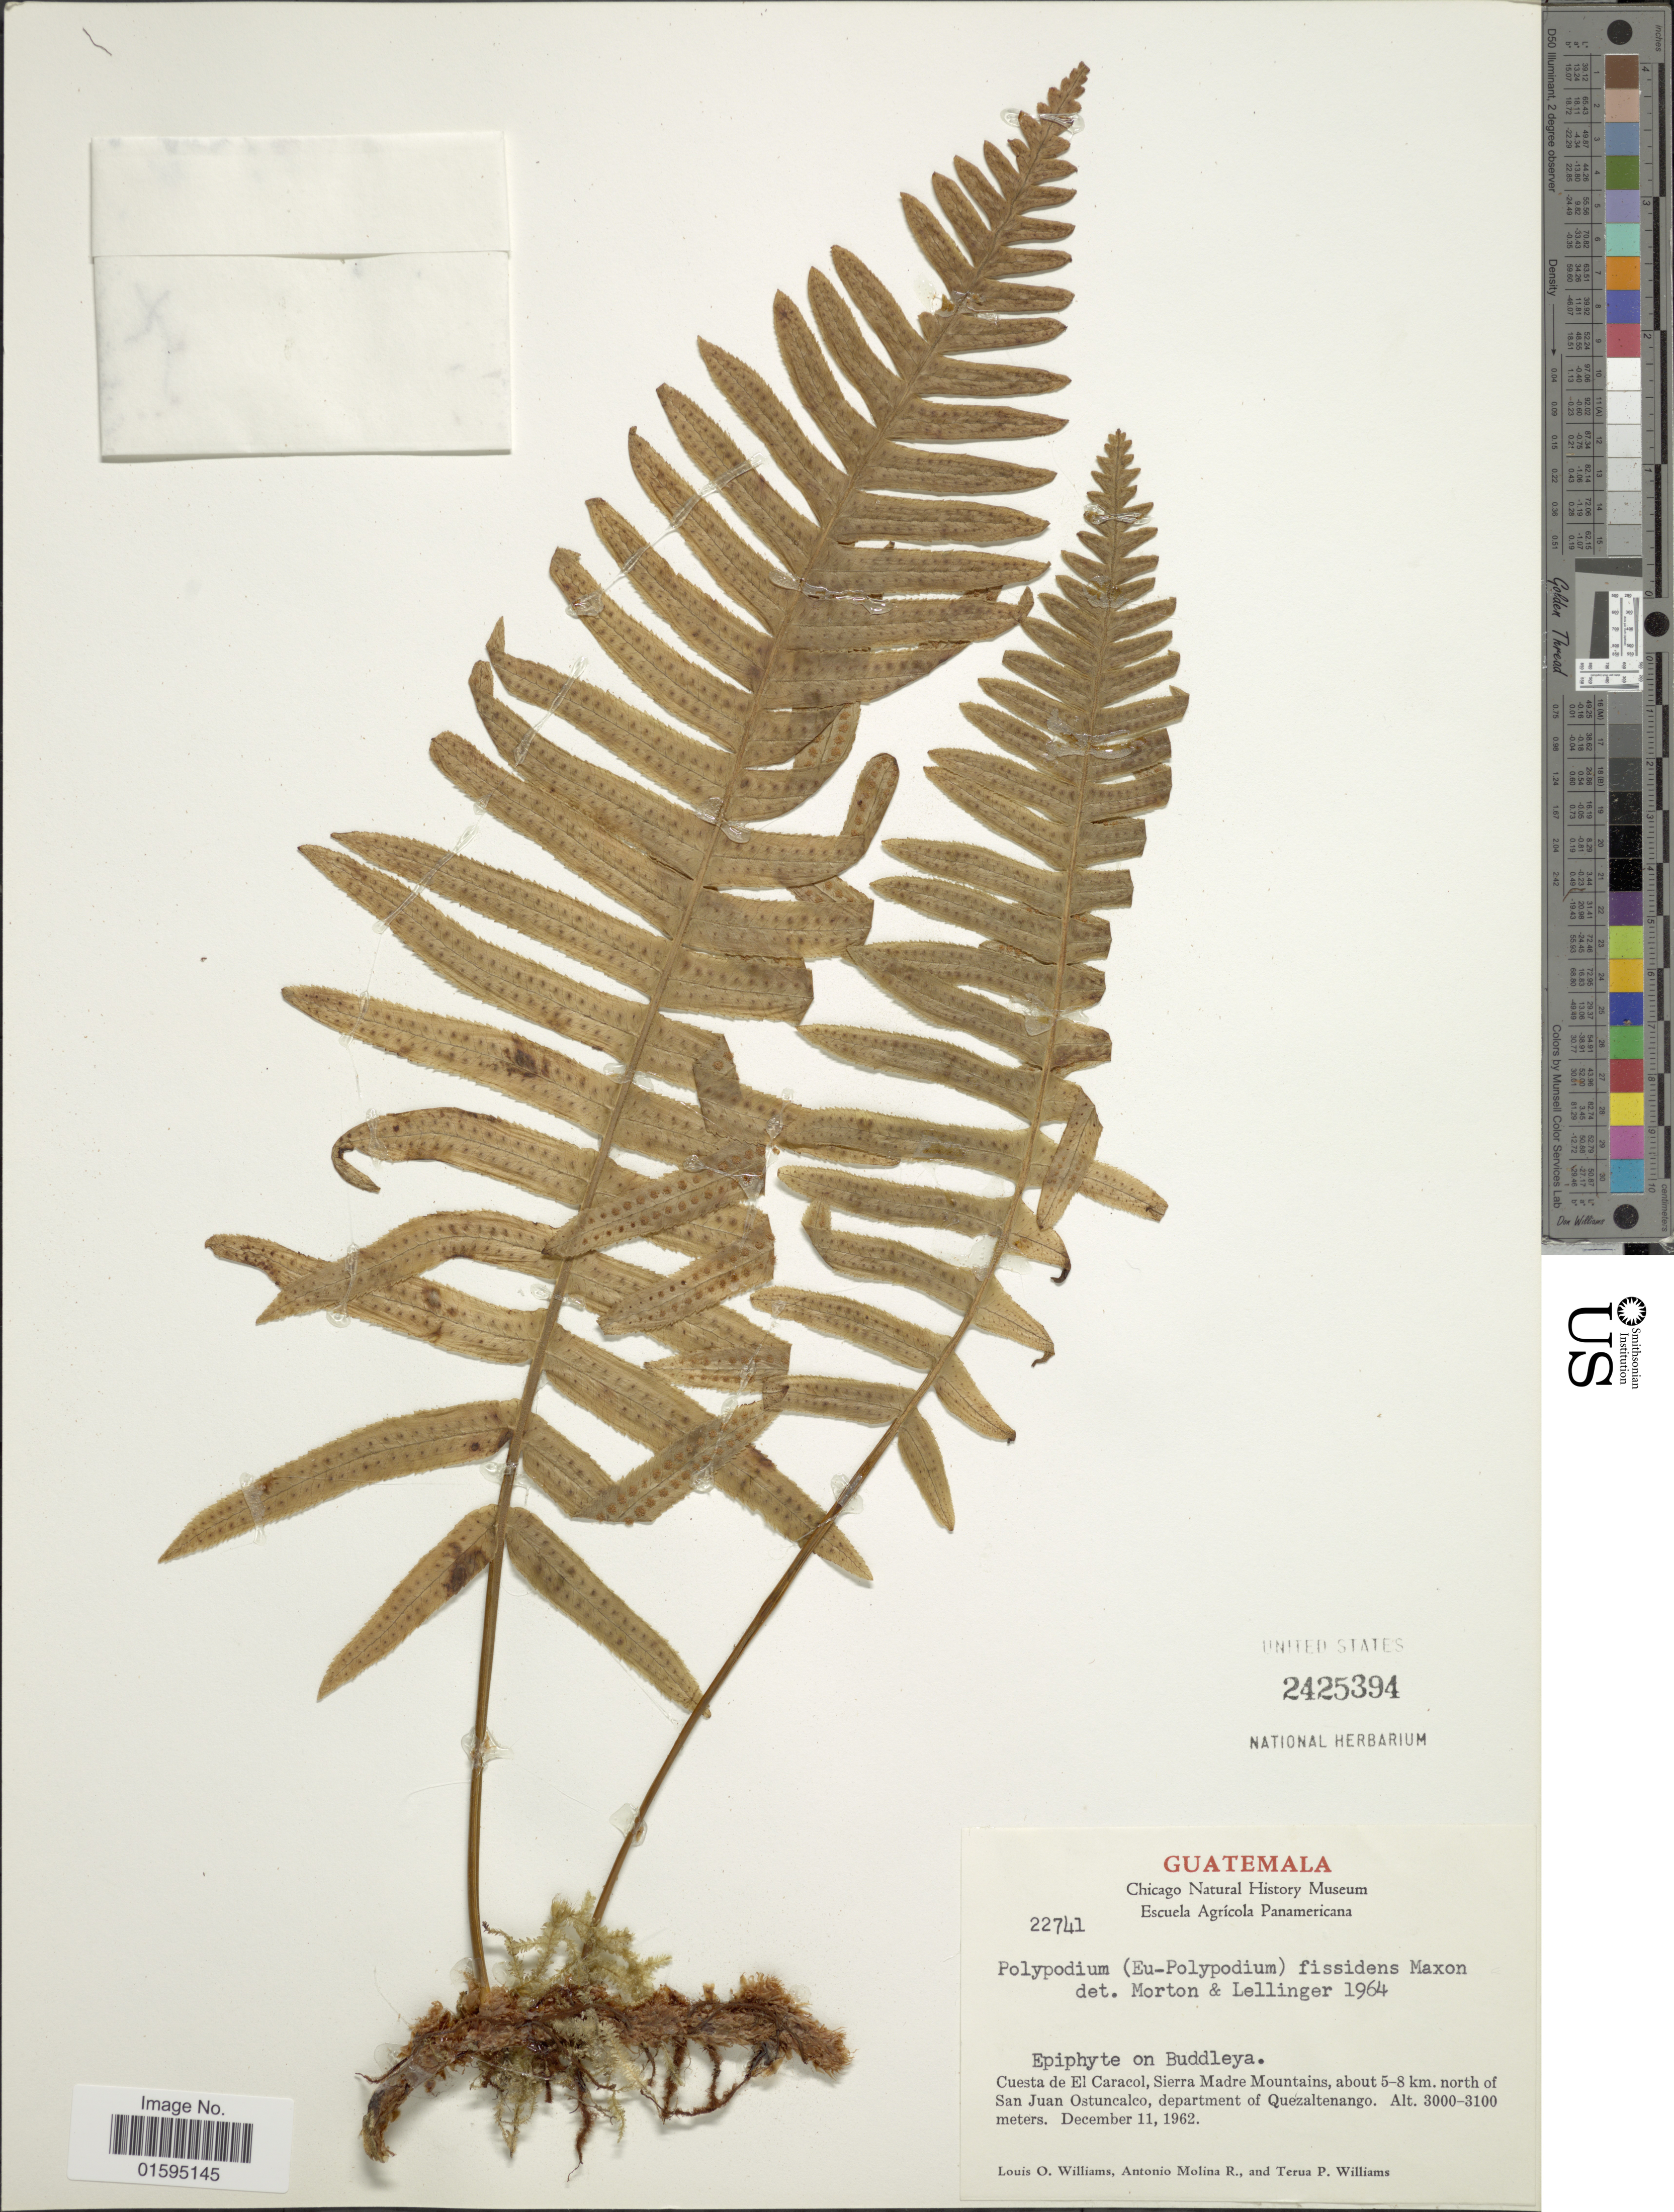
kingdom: Plantae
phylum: Tracheophyta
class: Polypodiopsida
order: Polypodiales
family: Polypodiaceae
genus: Polypodium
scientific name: Polypodium fissidens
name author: Maxon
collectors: L. O. Williams, A. Molina R. & T. P. Williams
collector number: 22741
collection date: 1962-12-11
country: Guatemala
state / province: Quetzaltenango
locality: Cuesta de El Caracol, Sierra Madre Mountains, about 5-8 km. north of San Juan Ostuncalco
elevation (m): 3000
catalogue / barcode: US 2425394